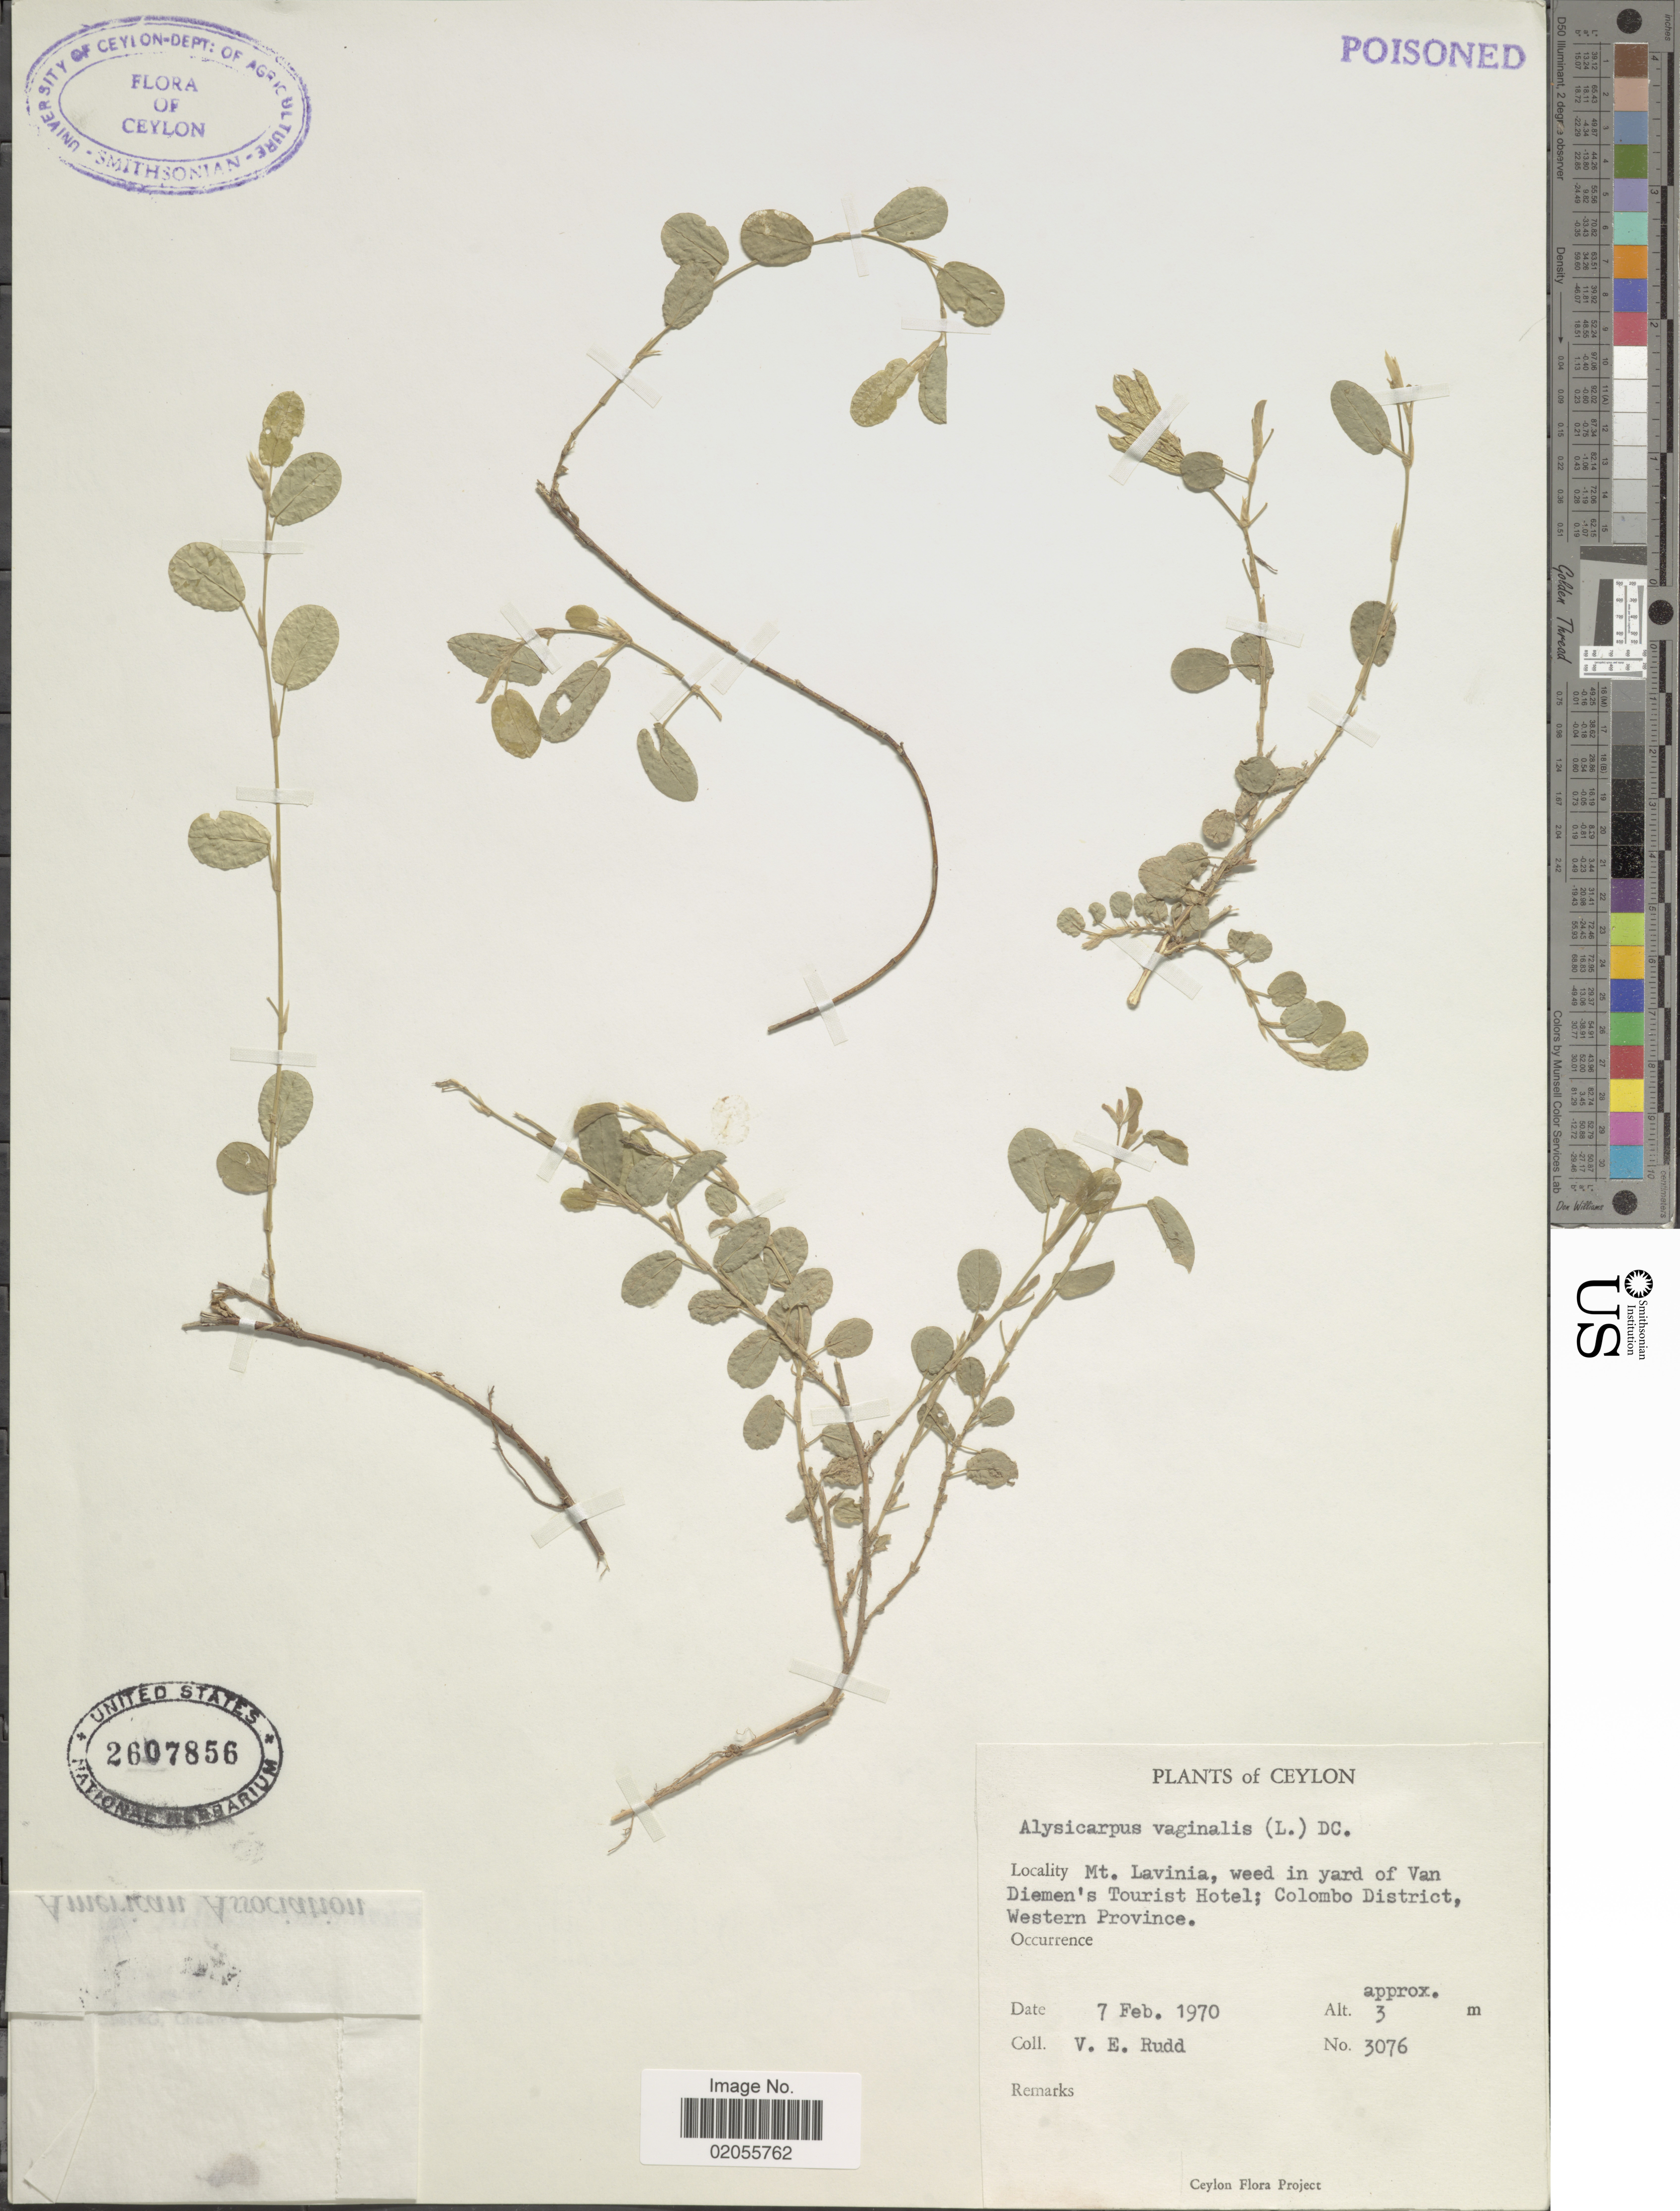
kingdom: Plantae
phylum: Tracheophyta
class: Magnoliopsida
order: Fabales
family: Fabaceae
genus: Alysicarpus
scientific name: Alysicarpus vaginalis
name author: (L.) DC.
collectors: V. E. Rudd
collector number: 3076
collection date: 1970-02-07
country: Sri Lanka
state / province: Western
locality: Mt. Lasvinia, weed in yard of Van Diemn's Tourist Hotel; Colombo District, Ceylon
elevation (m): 3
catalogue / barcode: US 2607856